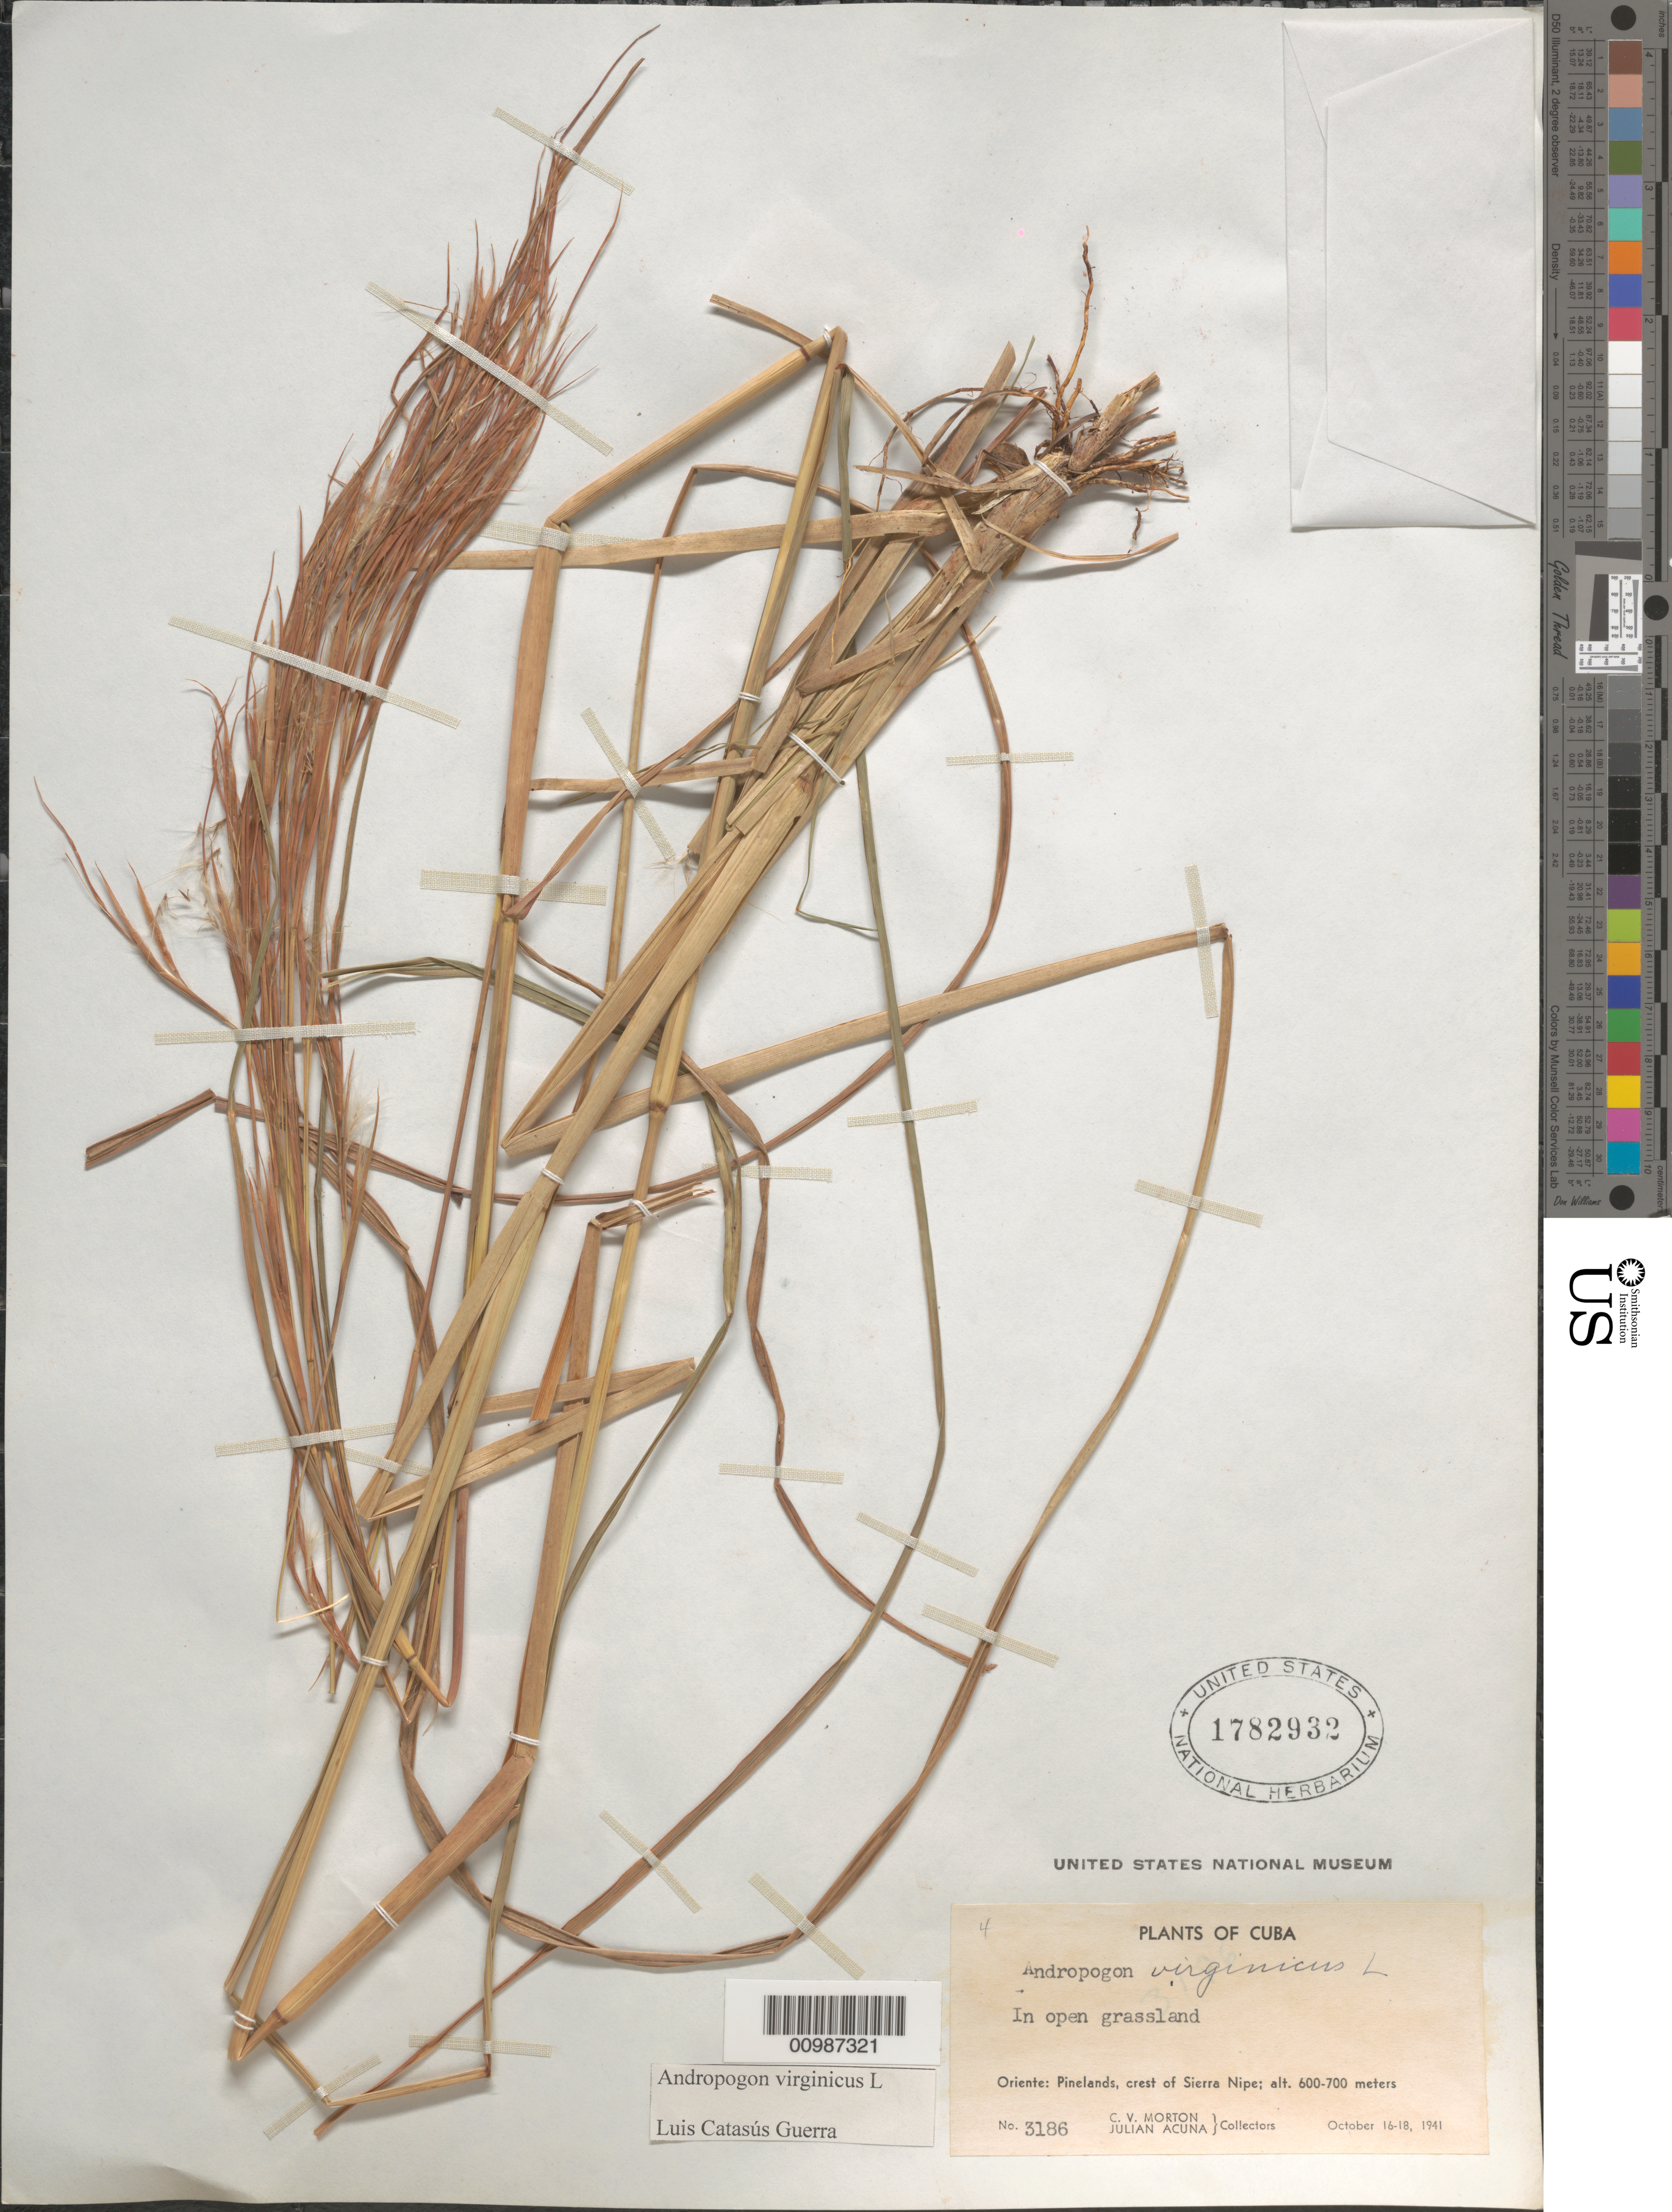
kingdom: Plantae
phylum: Tracheophyta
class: Liliopsida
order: Poales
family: Poaceae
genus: Andropogon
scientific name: Andropogon virginicus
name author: L.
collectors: C. V. Morton & J. Acuña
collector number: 3186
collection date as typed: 16 Oct 1941 to18 Oct 1941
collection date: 1941-10-16/1941-10-18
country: Cuba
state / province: Holguín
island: Cuba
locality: crest of Sierra Nipe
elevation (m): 600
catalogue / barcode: US 1782932